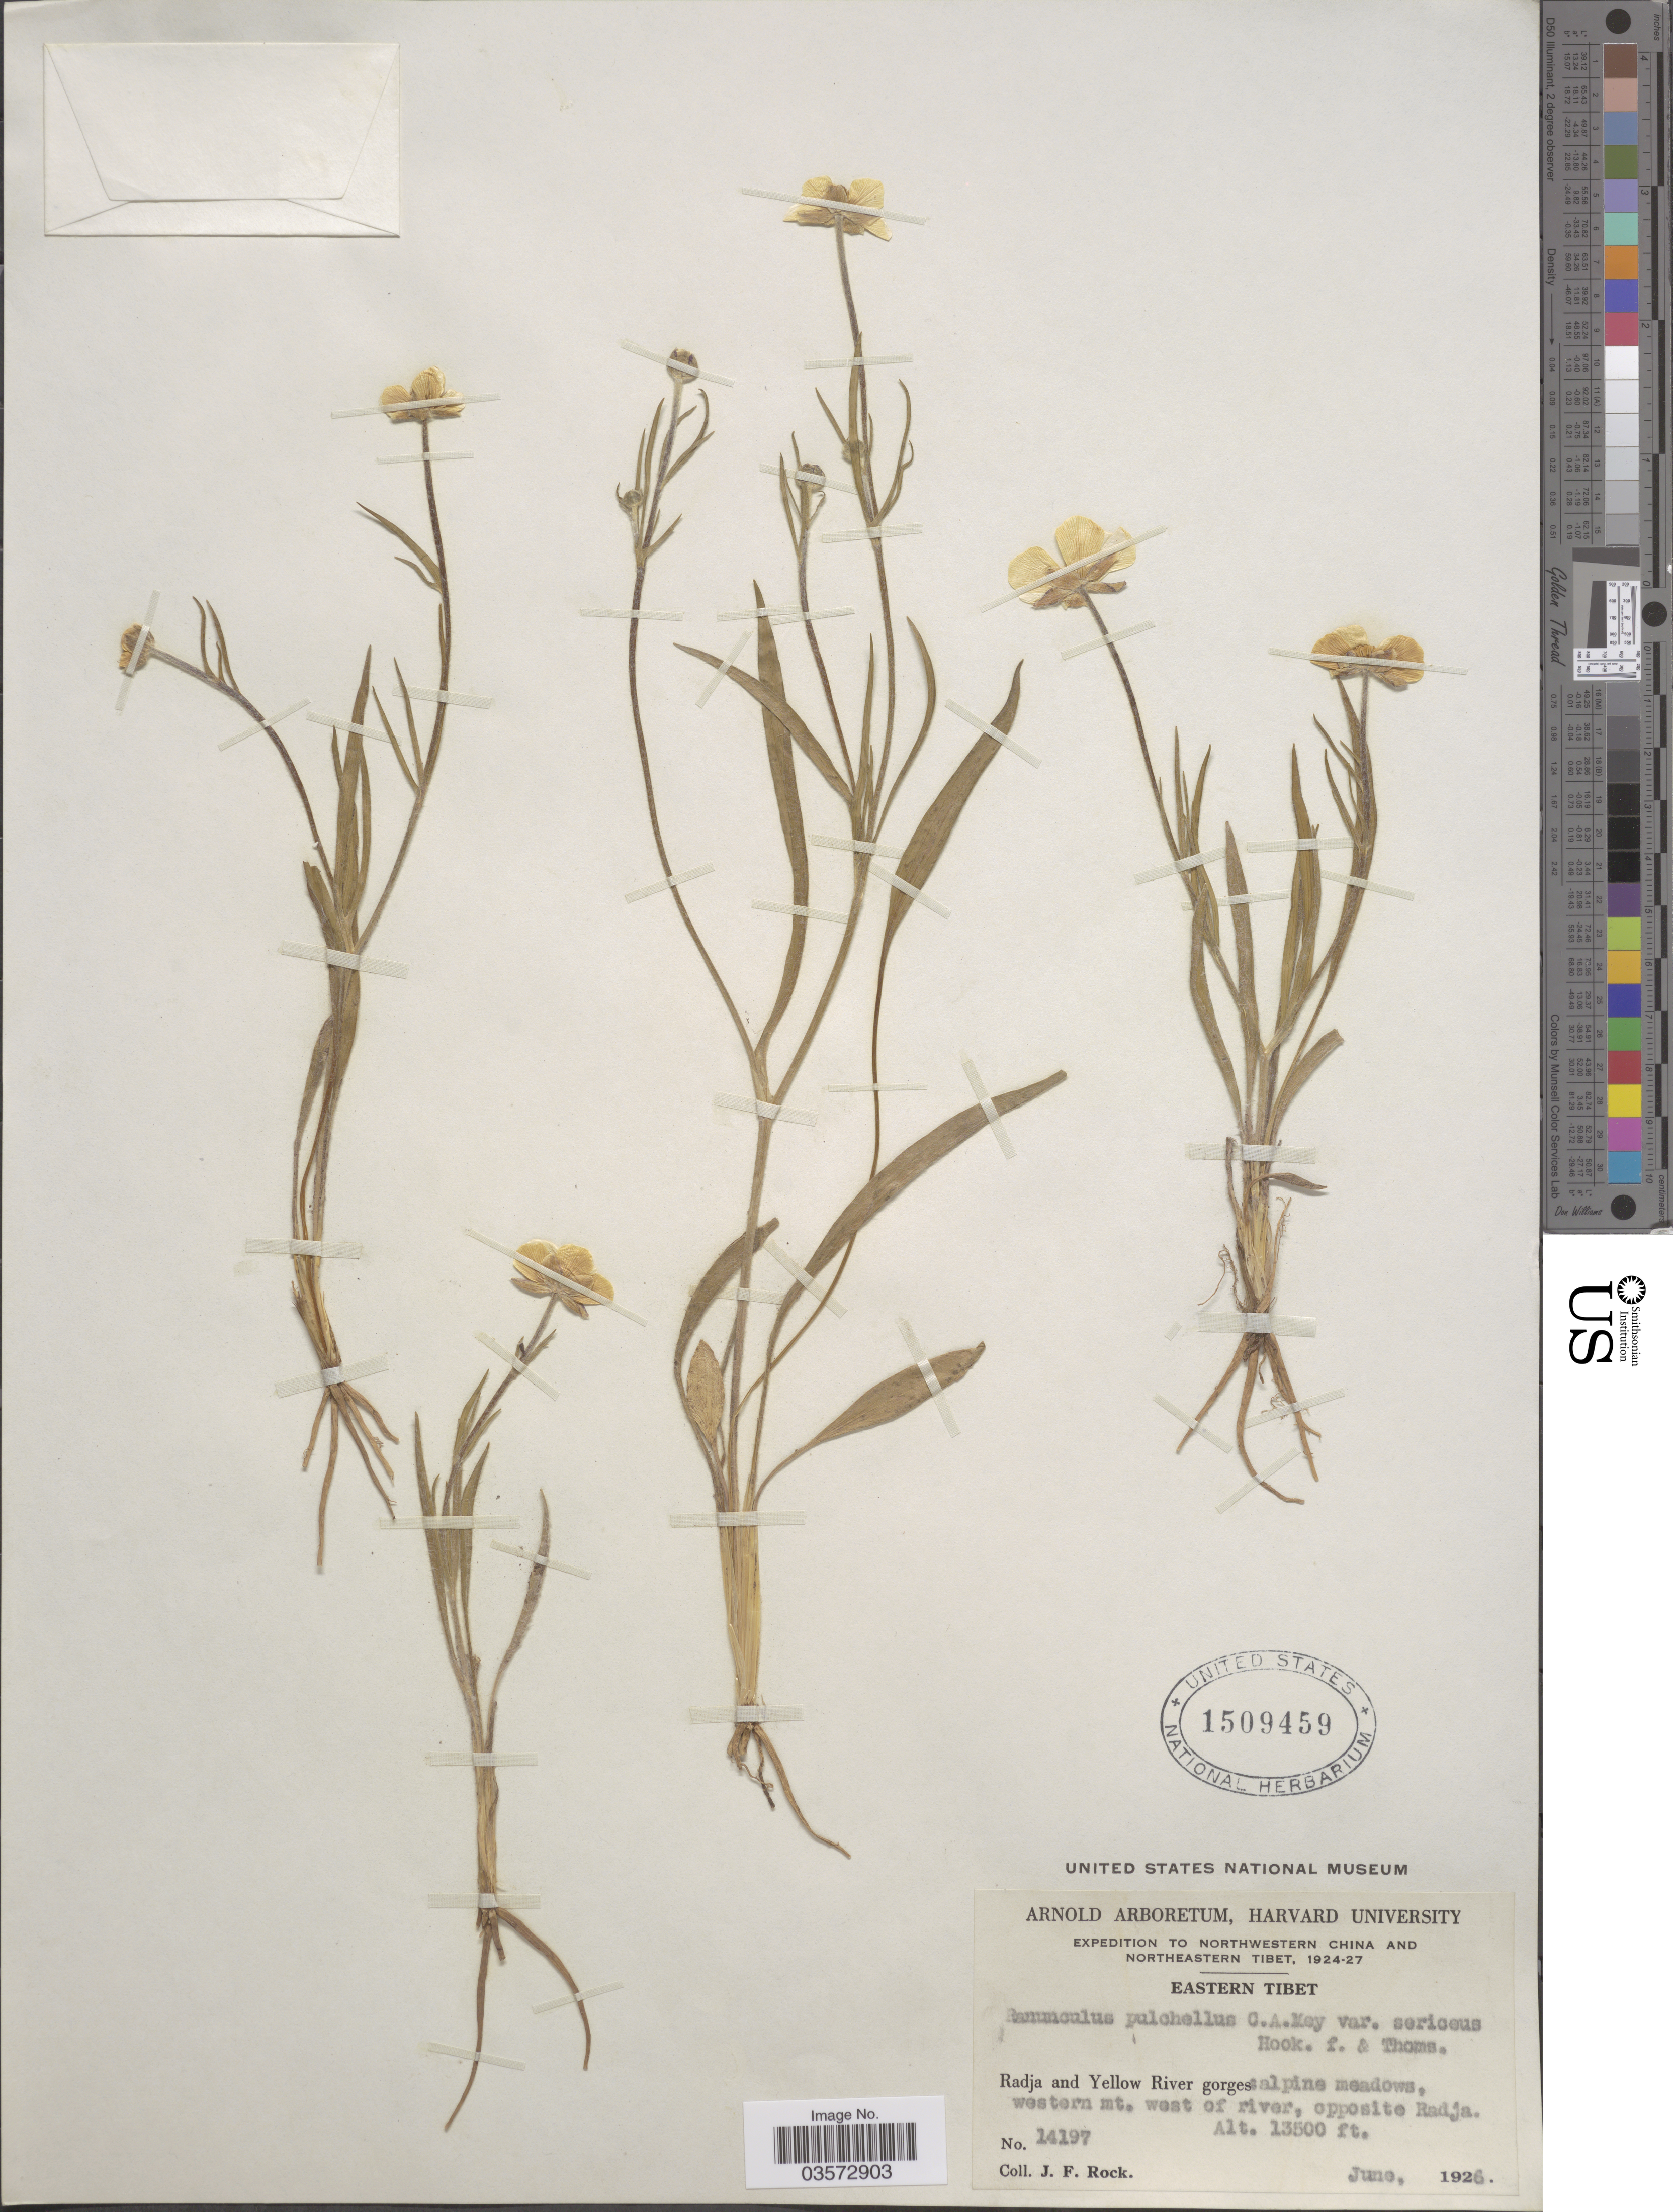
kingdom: Plantae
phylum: Tracheophyta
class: Magnoliopsida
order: Ranunculales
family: Ranunculaceae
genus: Ranunculus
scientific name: Ranunculus pulchellus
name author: Ledeb. ex Spreng.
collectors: J. Rock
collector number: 14197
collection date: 1926-06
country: China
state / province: Xizang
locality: Eastern Tibet. Radja and Yellow River gorges: alpine meadows, western mt. west of river, opposite Radja.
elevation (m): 4115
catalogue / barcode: US 1509459